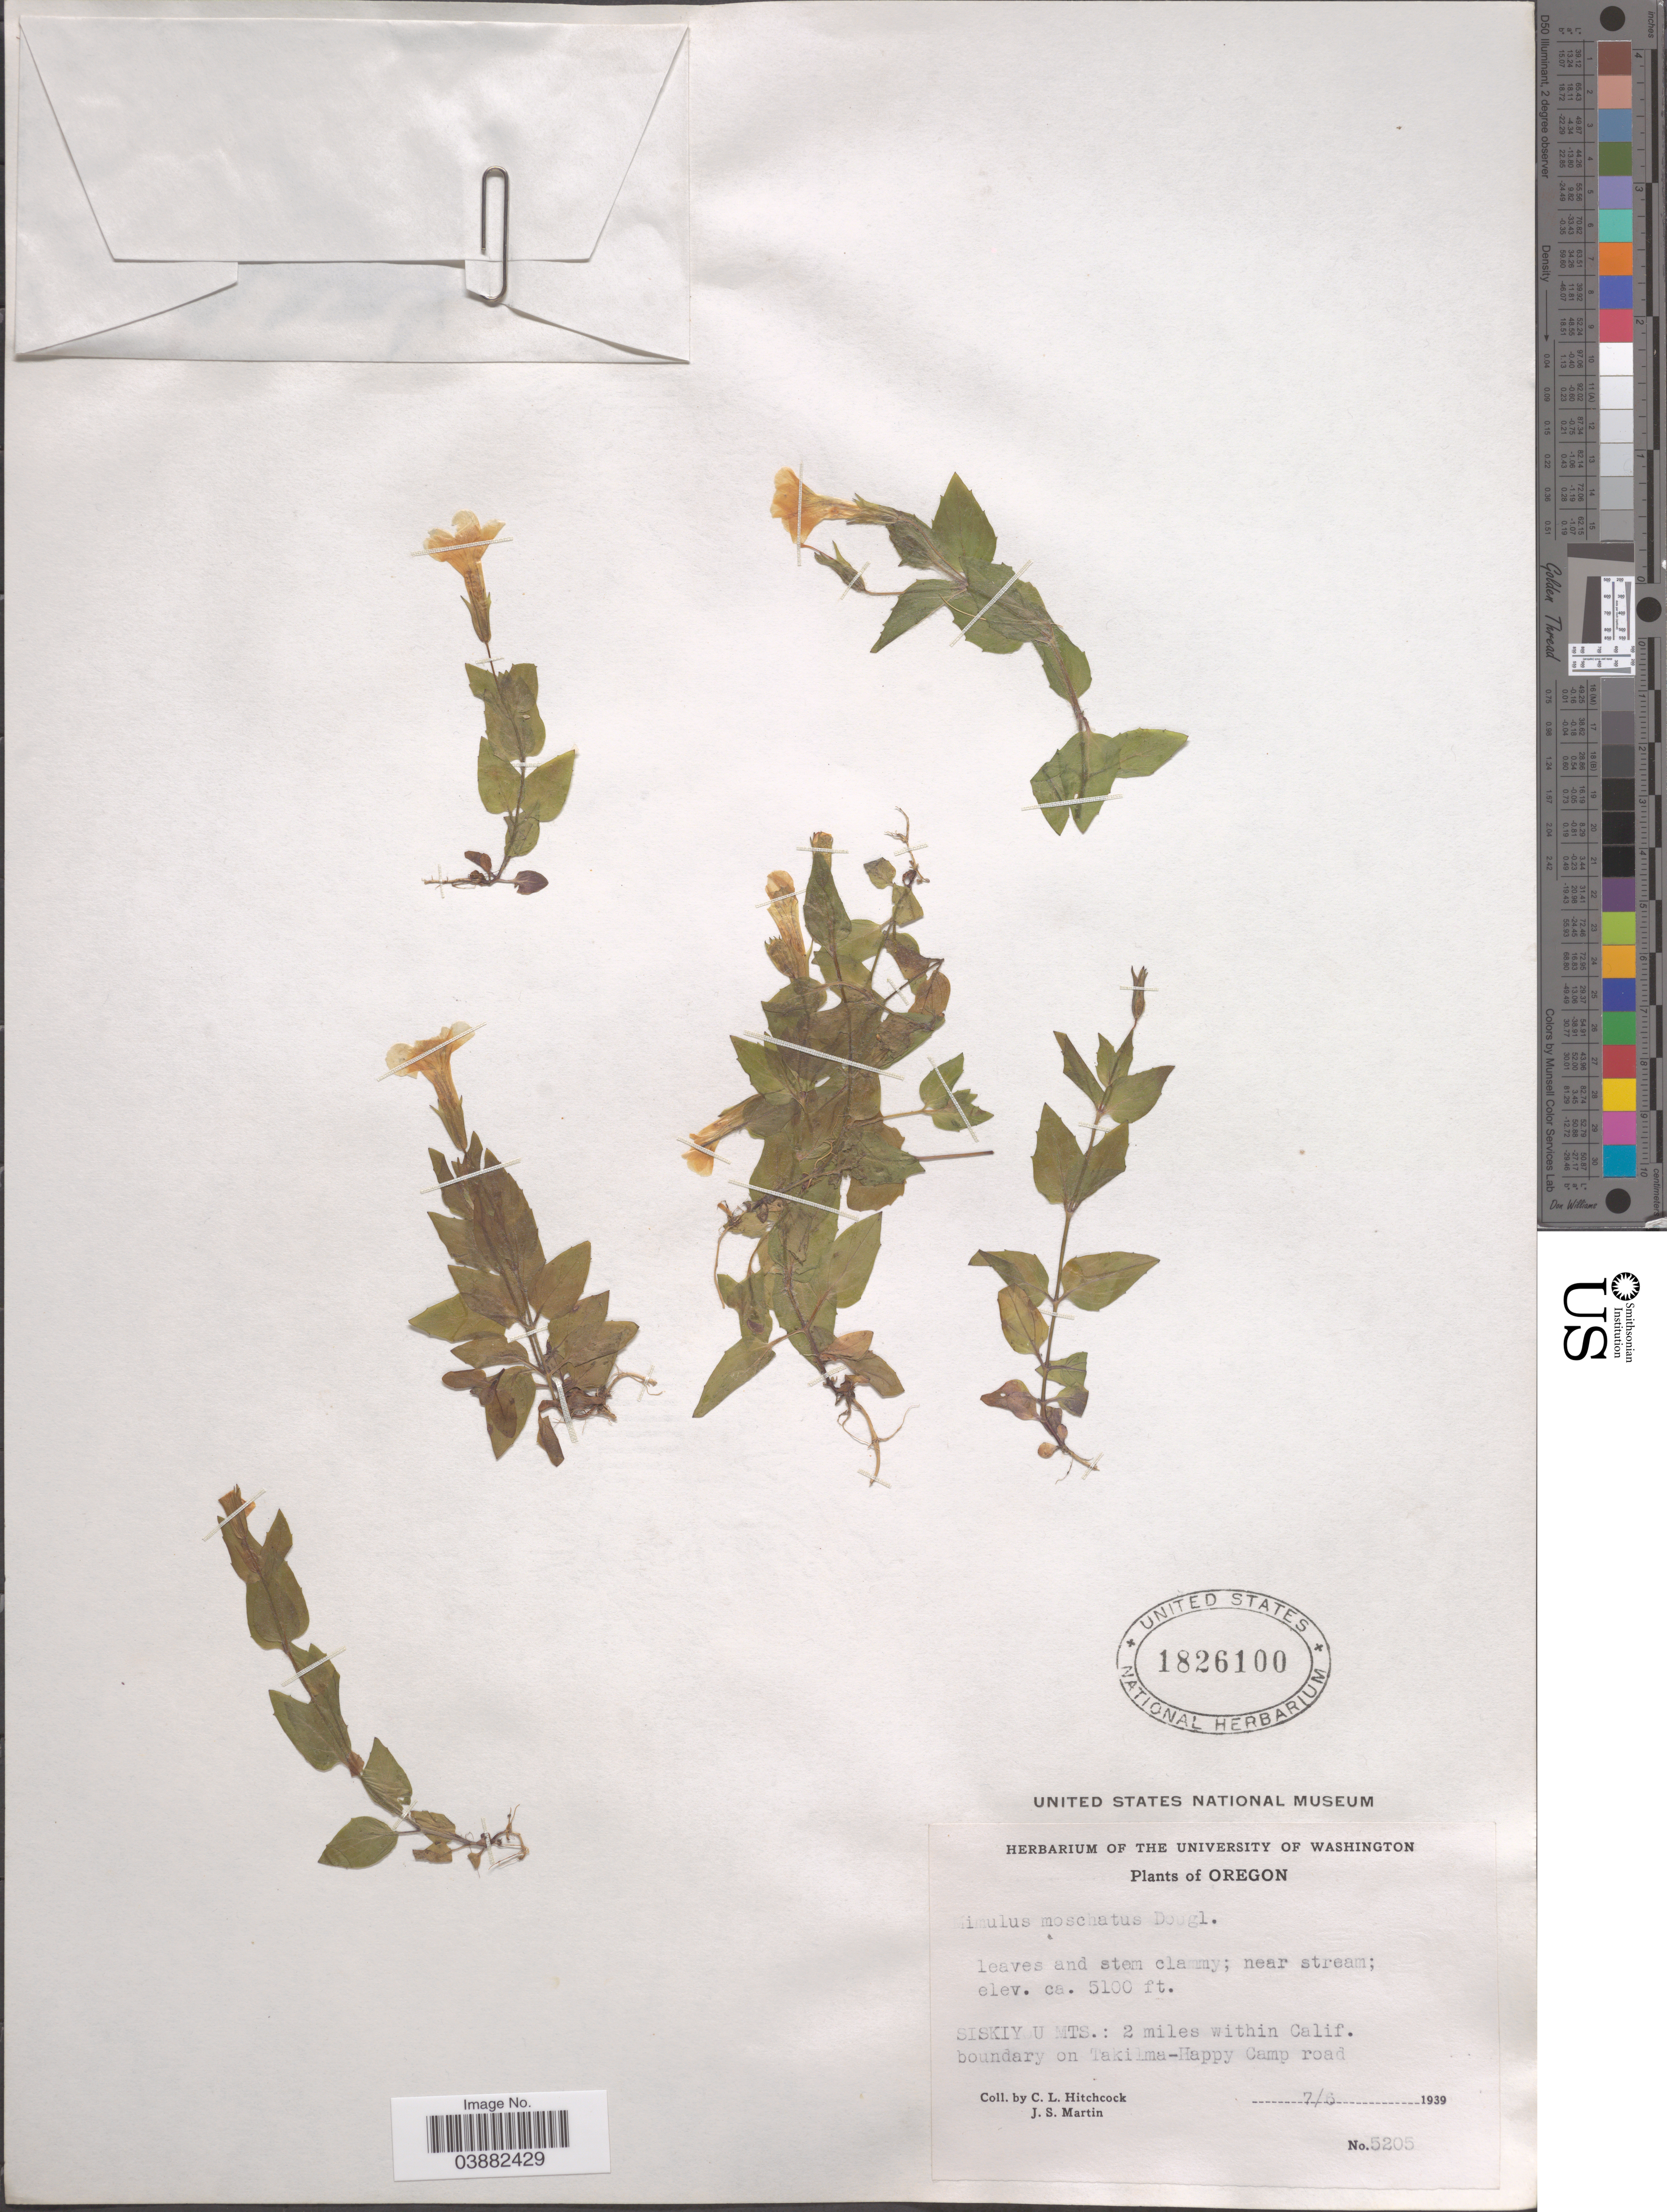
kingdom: Plantae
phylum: Tracheophyta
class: Magnoliopsida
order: Lamiales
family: Phrymaceae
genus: Mimulus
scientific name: Mimulus moschatus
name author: Douglas ex Lindl.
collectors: C. L. Hitchcock & J. S. Martin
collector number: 5205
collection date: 1939-07-06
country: United States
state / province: Oregon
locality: Siskiyou Mts.: 2 miles within Calif. boundary on Takilma-Happy Camp road.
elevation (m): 1554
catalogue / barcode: US 1826100